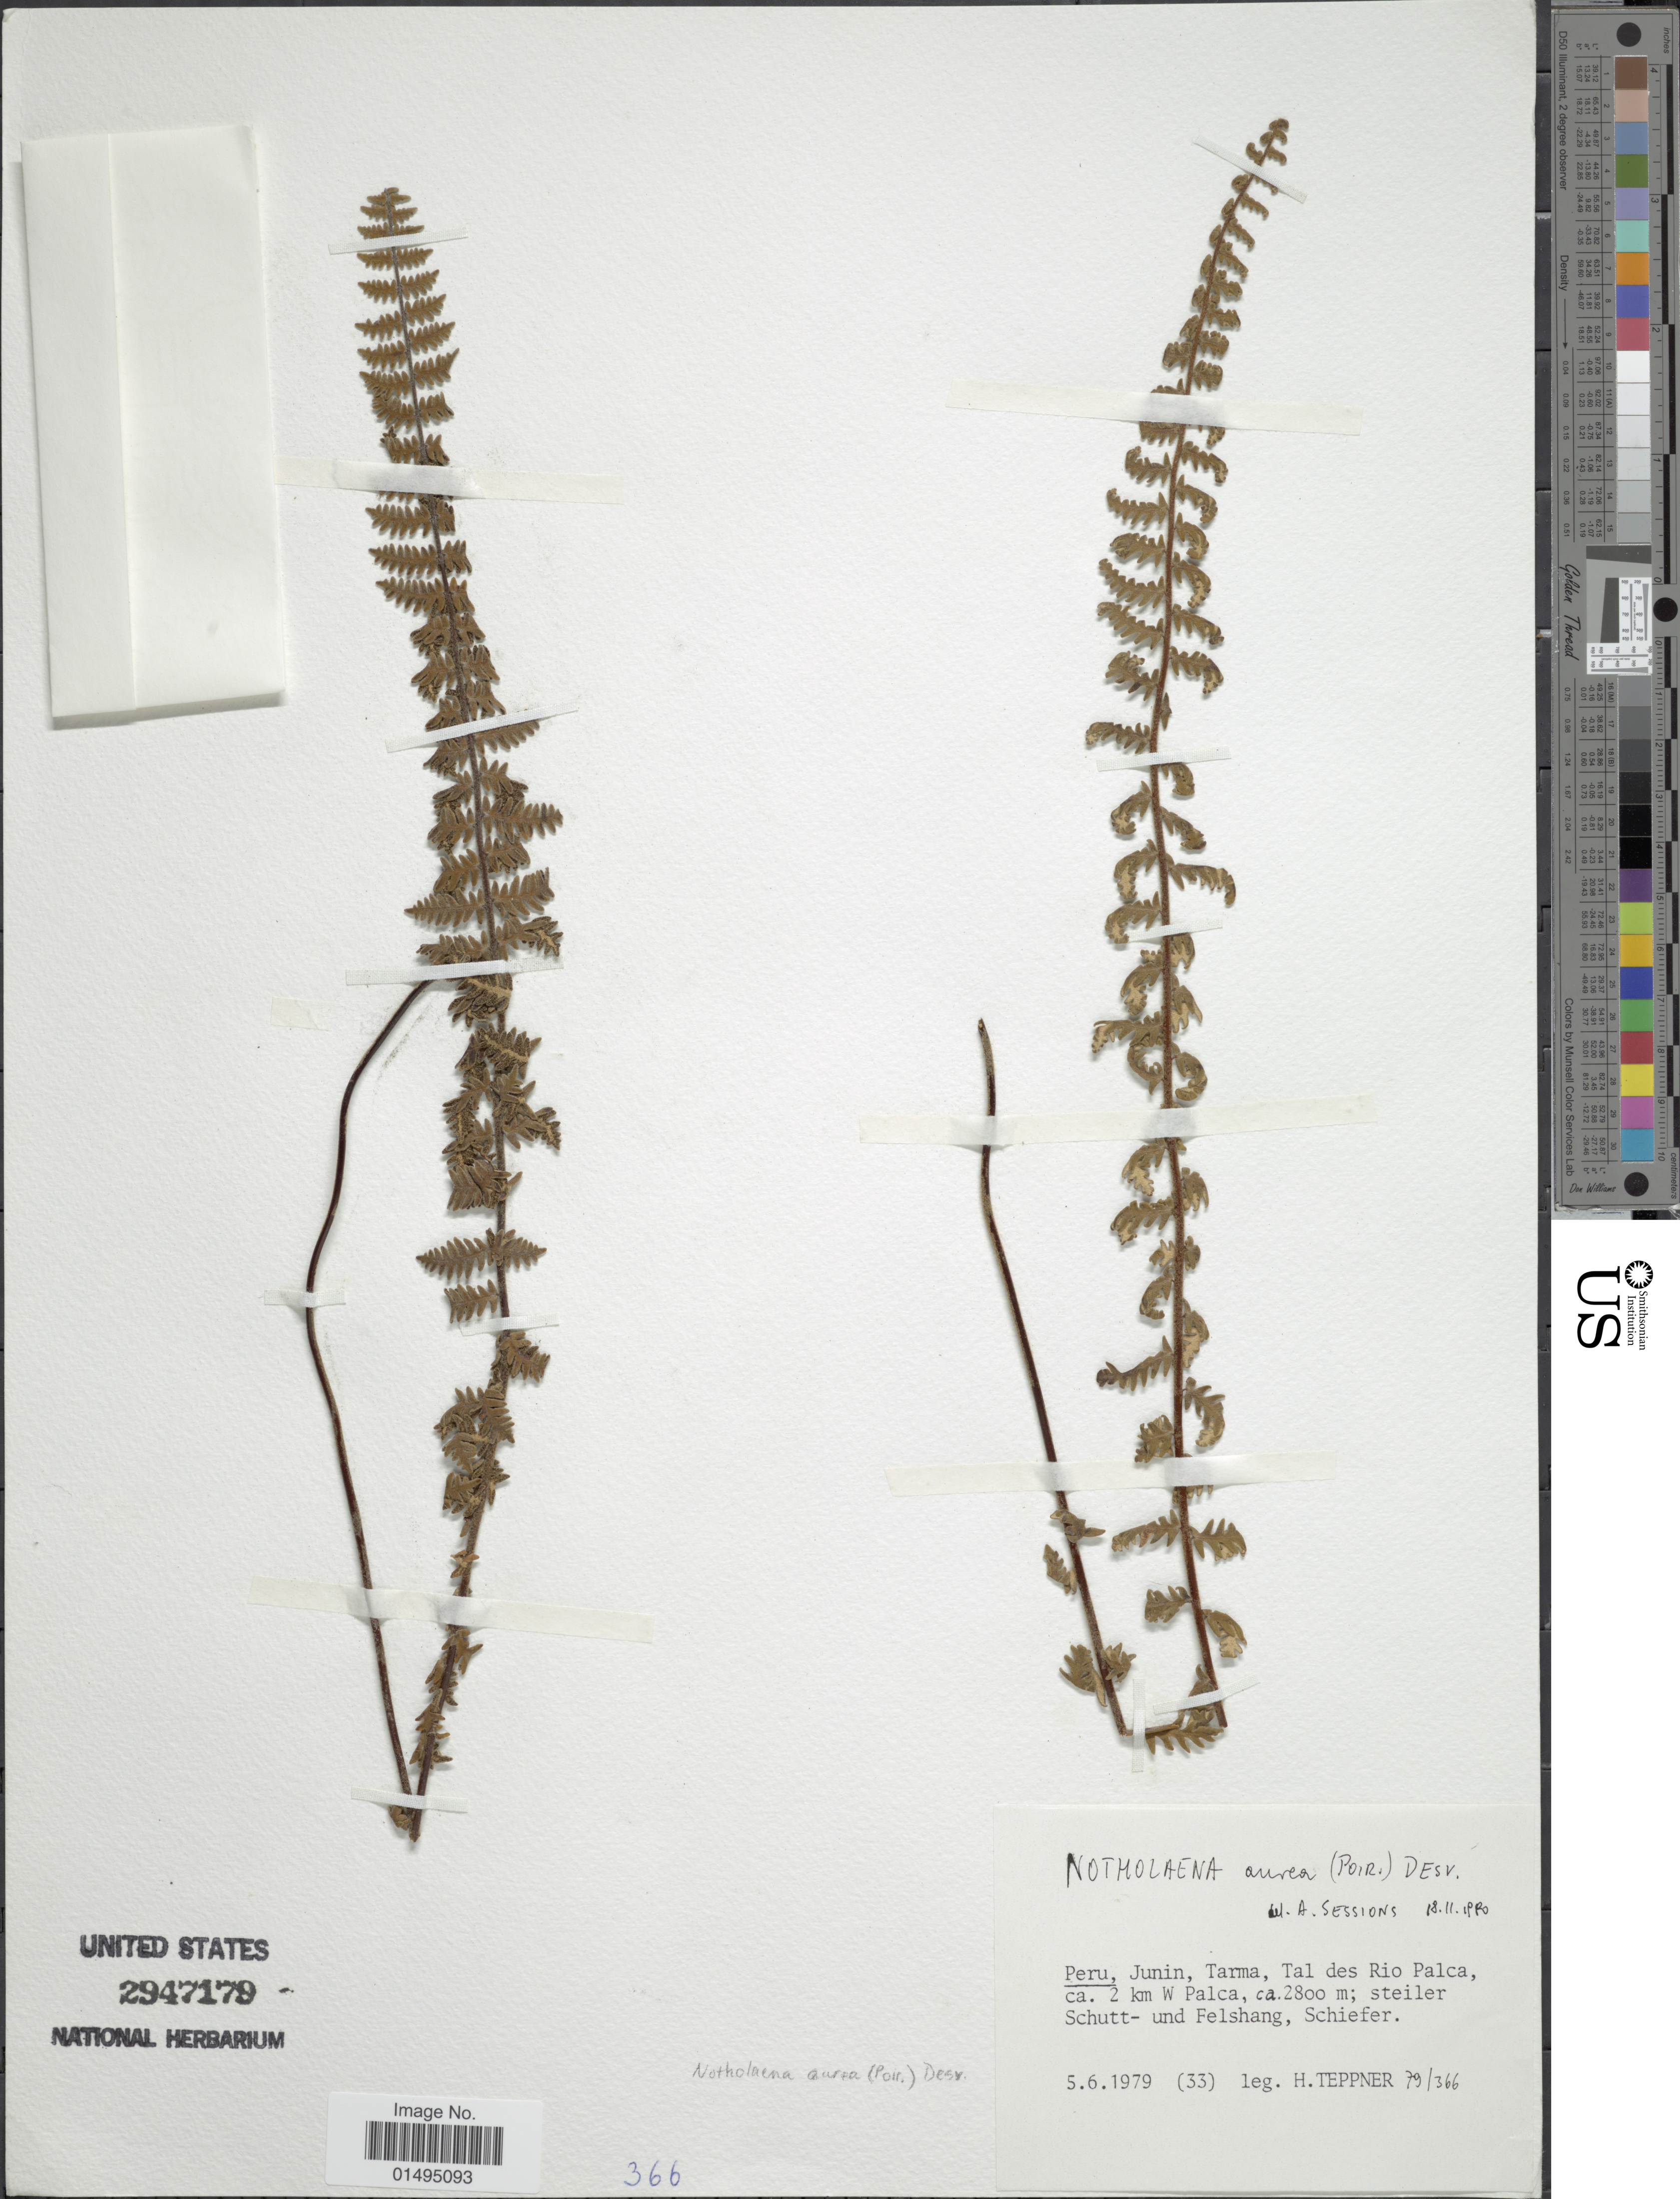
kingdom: Plantae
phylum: Tracheophyta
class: Polypodiopsida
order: Polypodiales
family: Pteridaceae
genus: Myriopteris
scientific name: Myriopteris aurea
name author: (Poir.) Grusz & Windham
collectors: H. Teppner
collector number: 79/366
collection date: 1979-06-05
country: Peru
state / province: Junín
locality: Peru, Junin, Tarma, Tal des Rio Palca, ca. 2 km W Palca, steiler schutt-und Felshang, Schiefer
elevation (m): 2800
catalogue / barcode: US 2947179